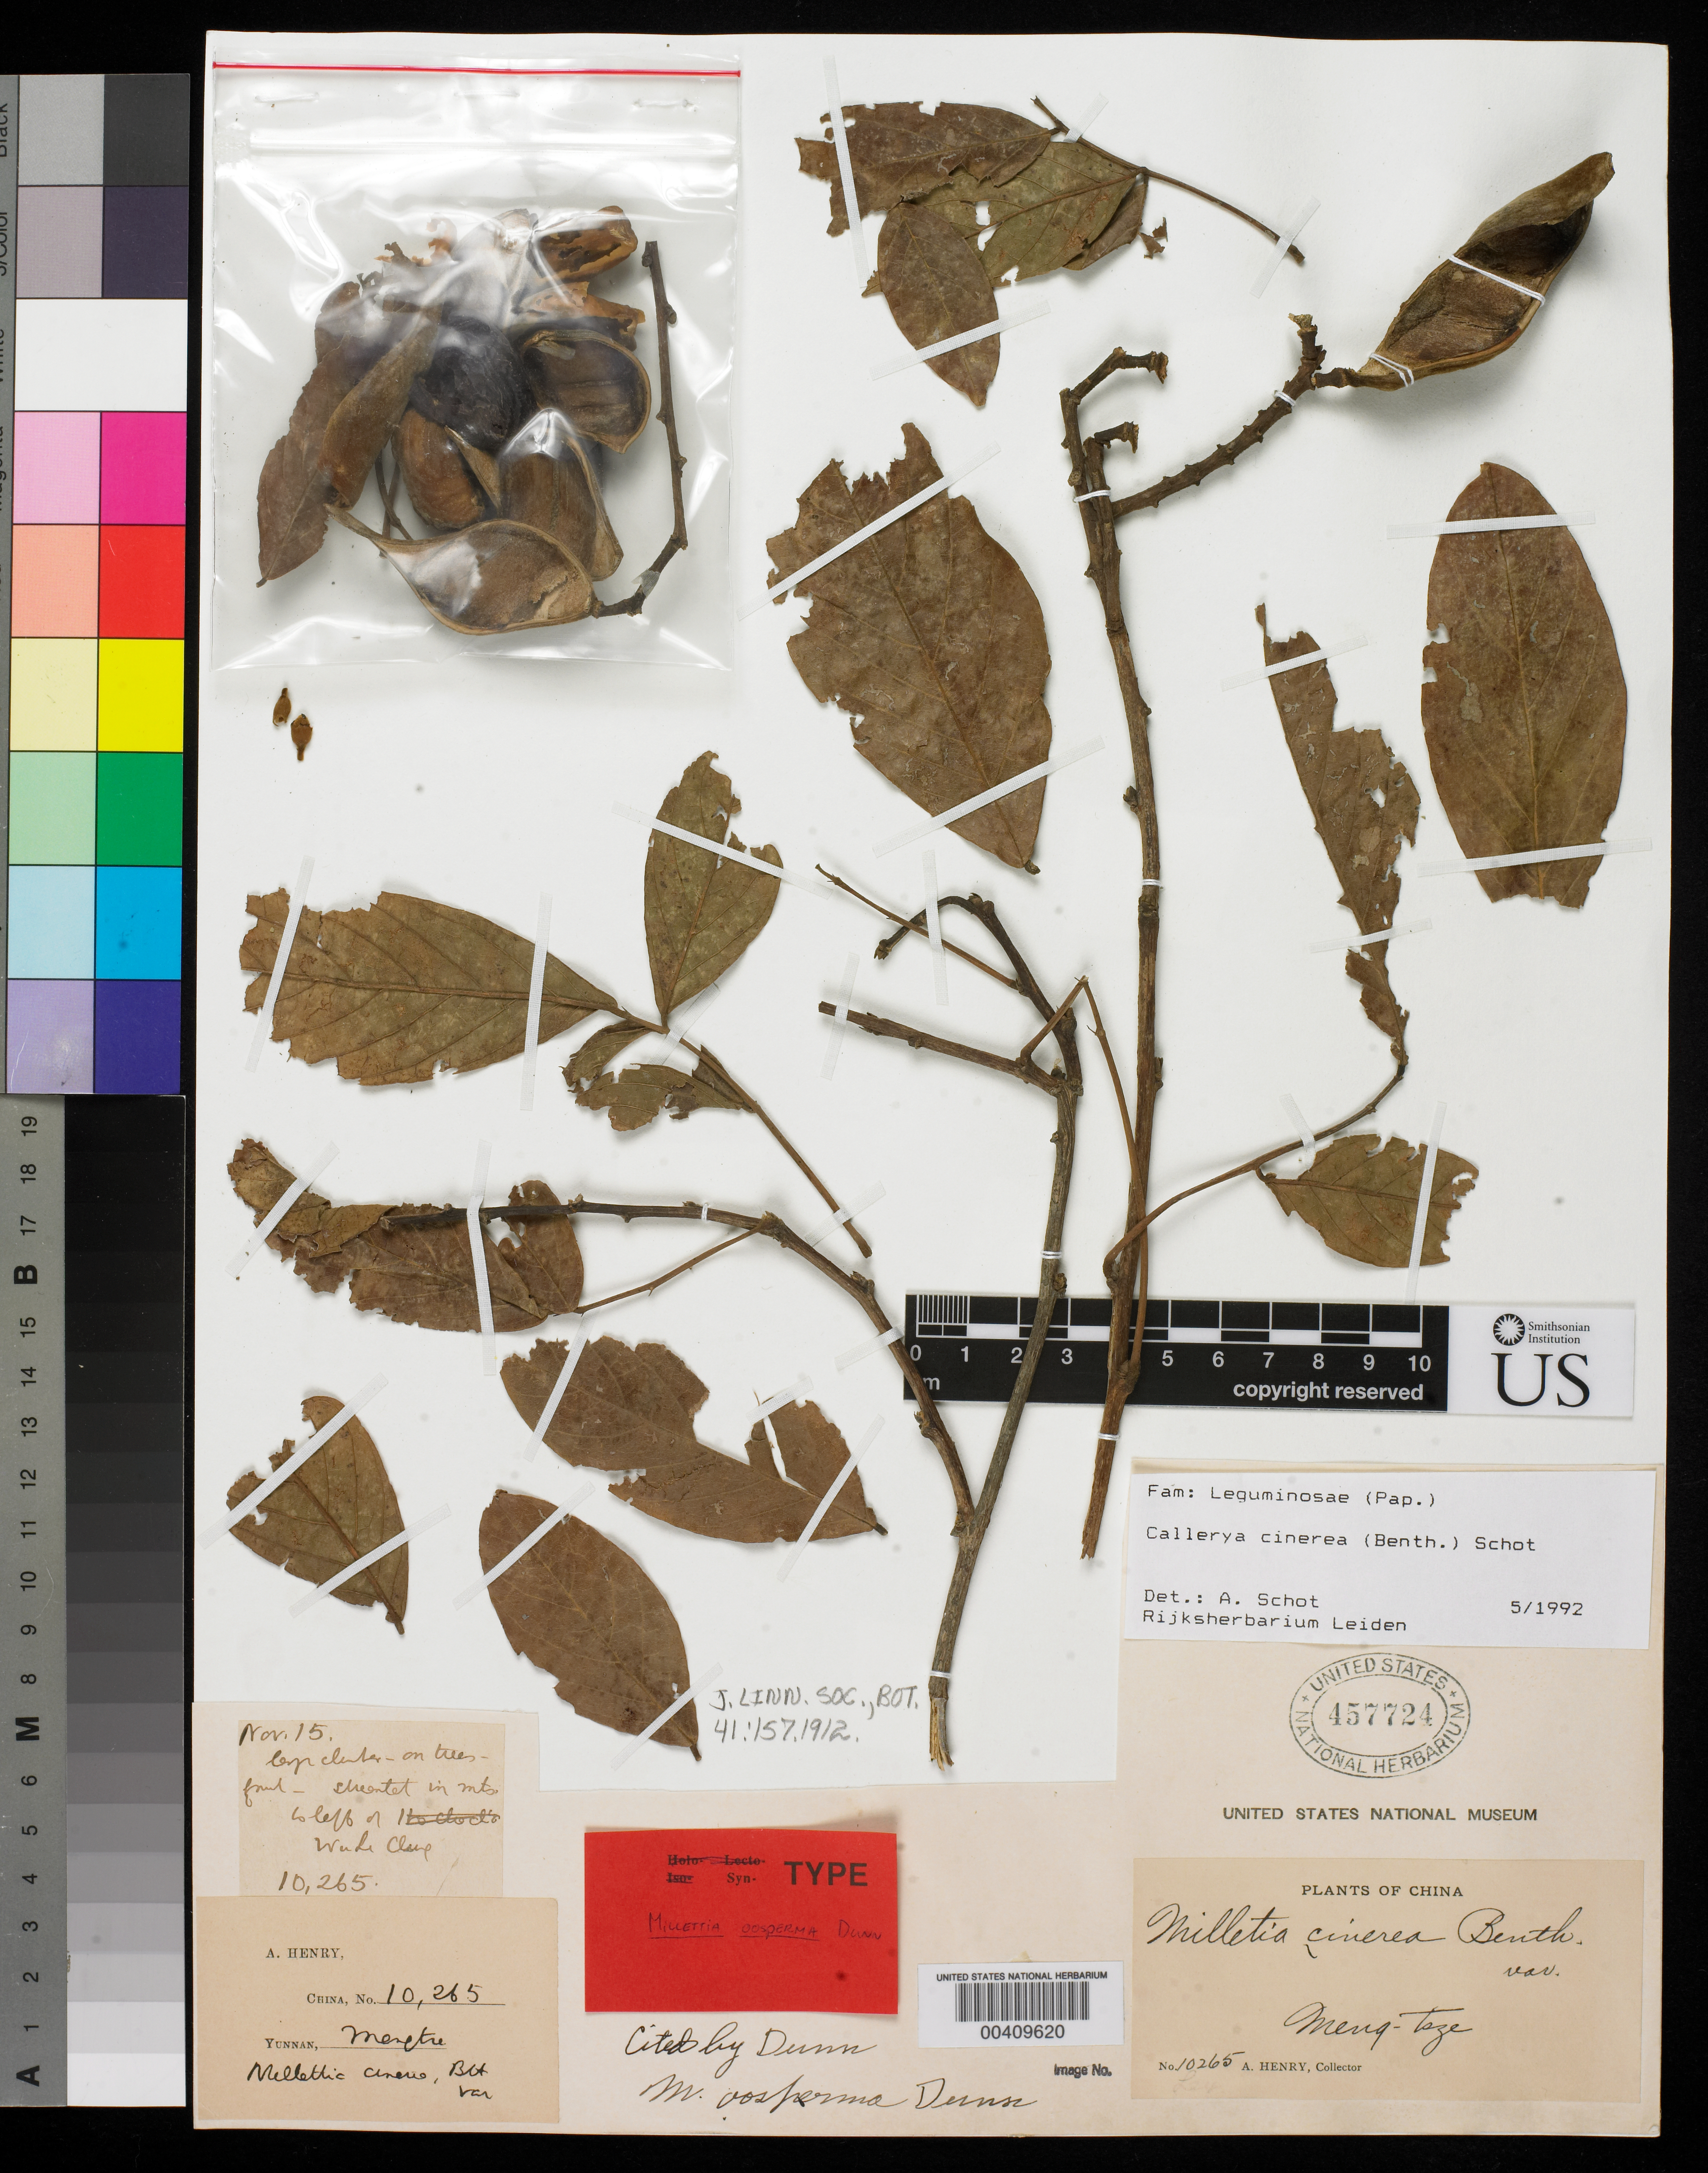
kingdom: Plantae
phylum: Tracheophyta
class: Magnoliopsida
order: Fabales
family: Fabaceae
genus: Millettia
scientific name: Millettia oosperma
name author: Dunn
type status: Isosyntype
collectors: A. Henry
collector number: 10265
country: China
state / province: Yunnan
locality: Meng-tsze.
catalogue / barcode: US 457724